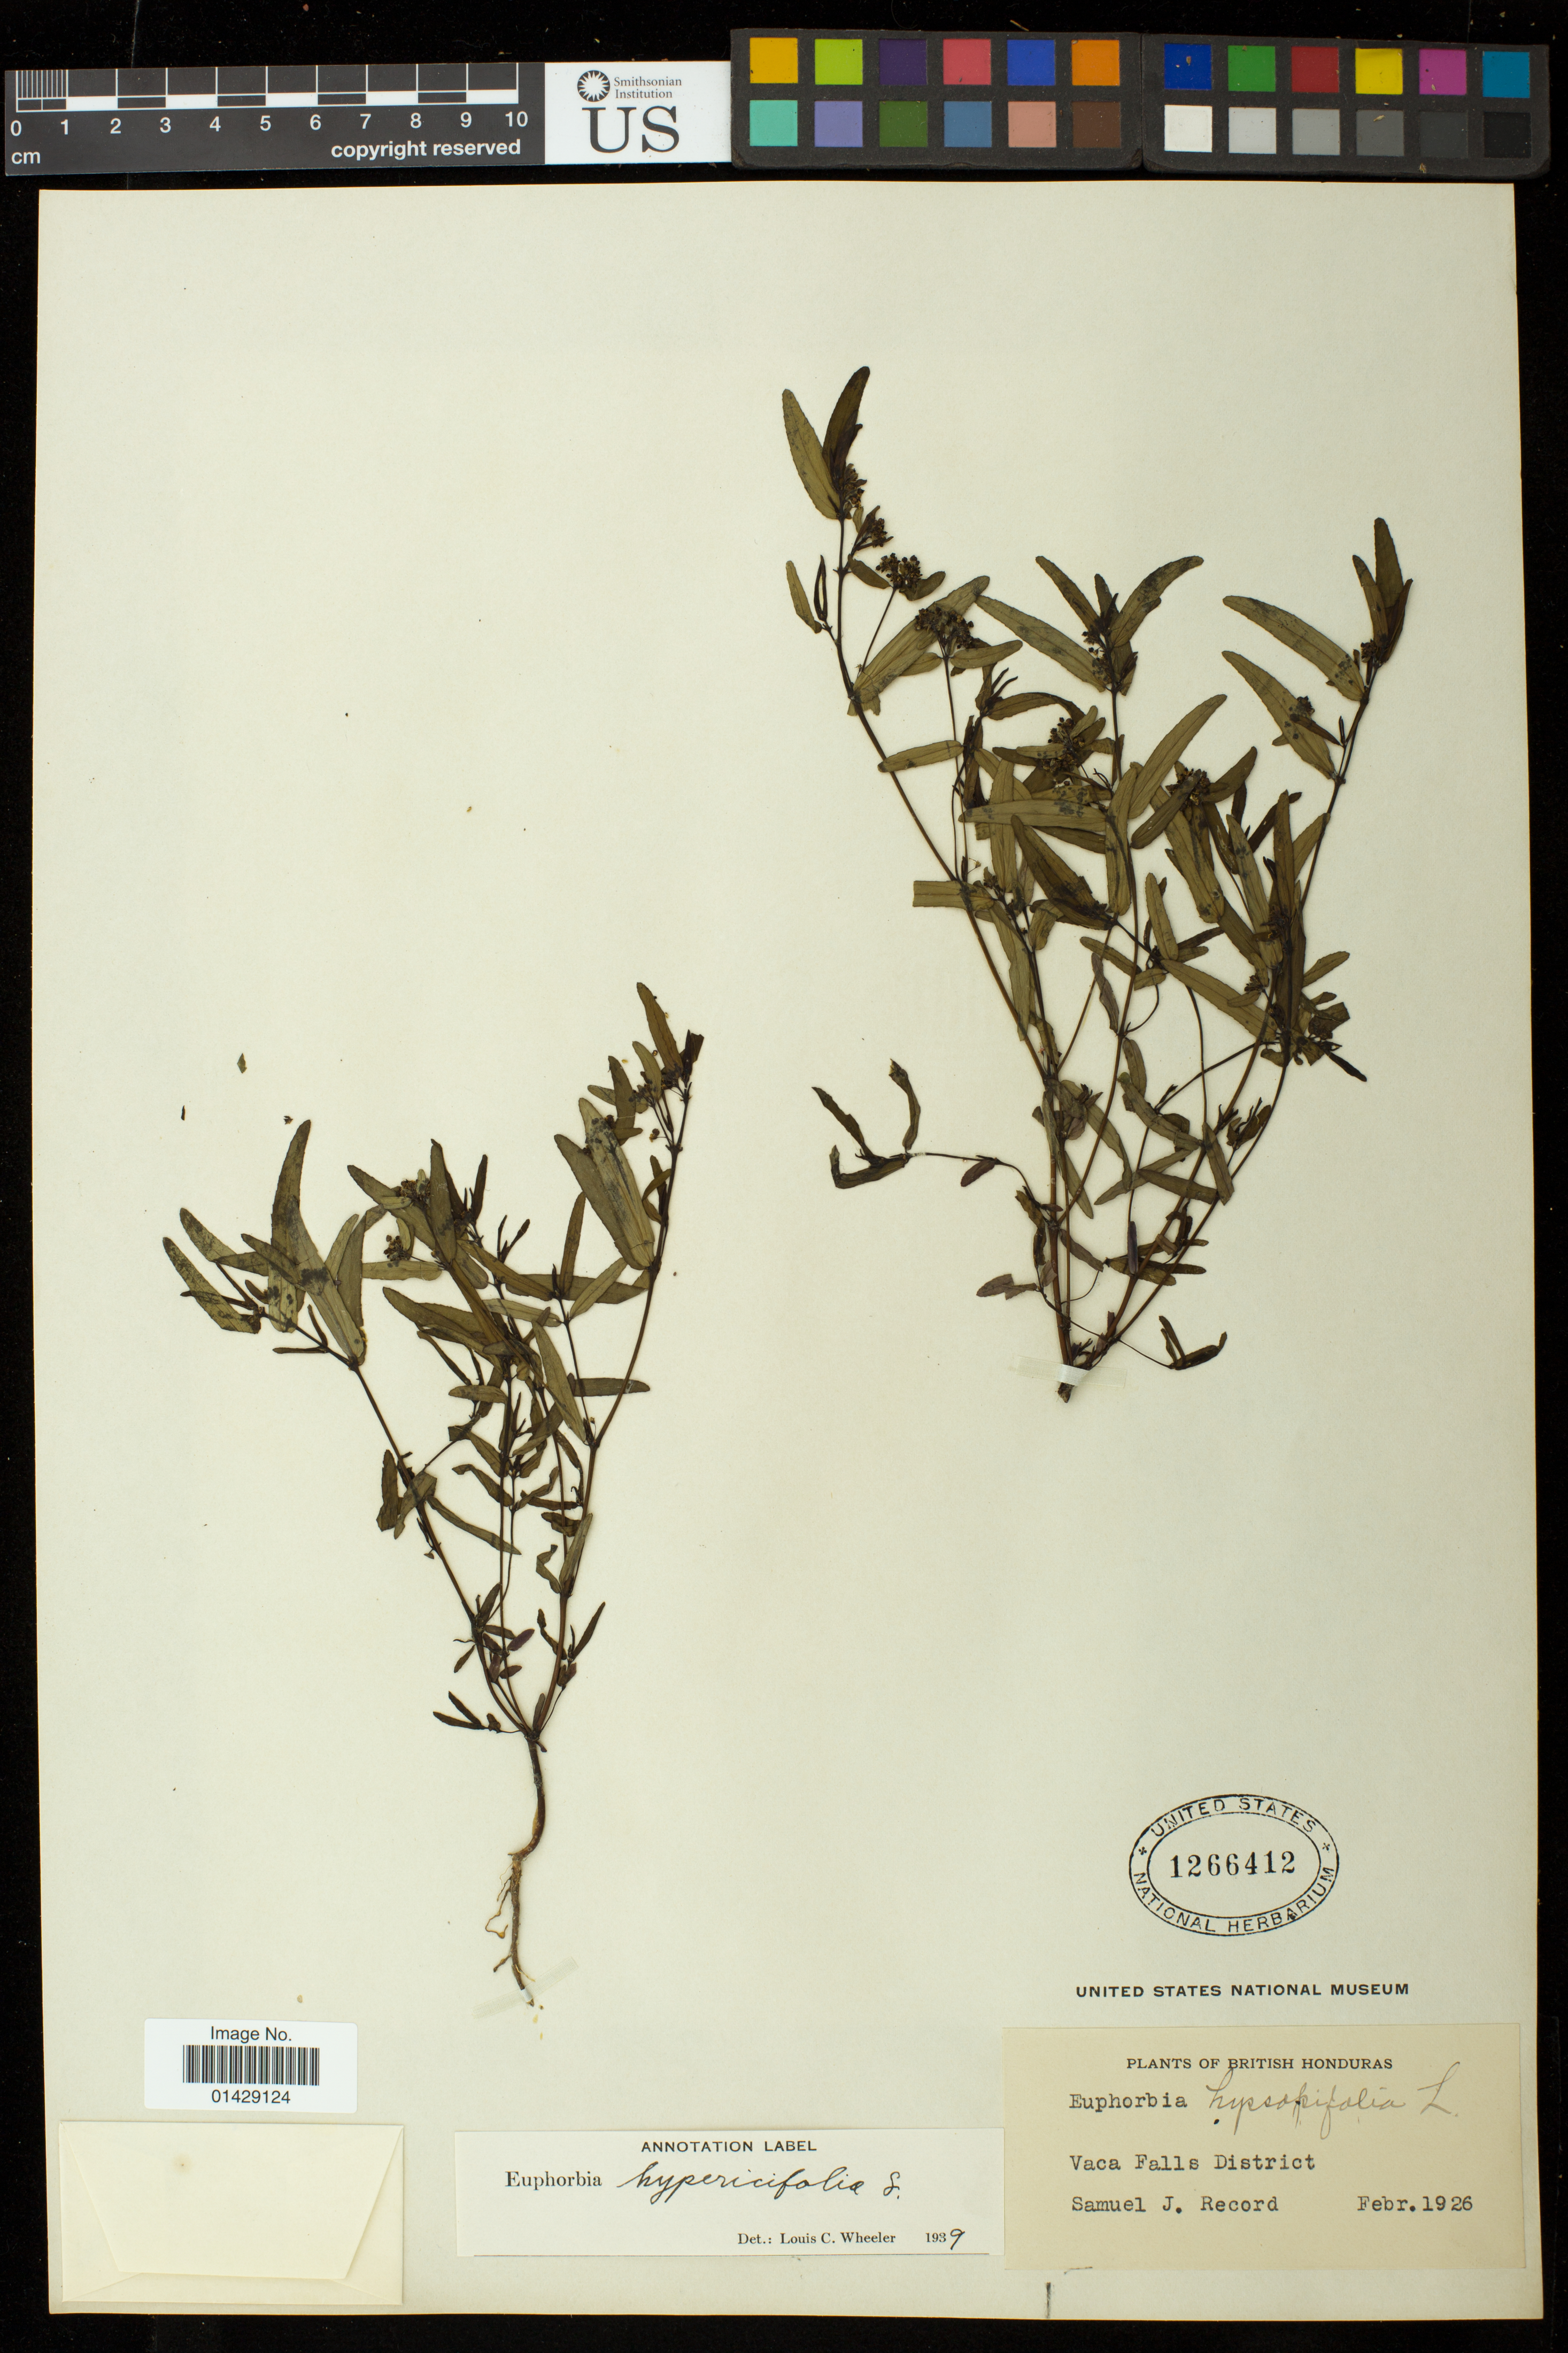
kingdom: Plantae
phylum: Tracheophyta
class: Magnoliopsida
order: Malpighiales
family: Euphorbiaceae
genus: Euphorbia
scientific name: Euphorbia hypericifolia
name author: L.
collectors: S. J. Record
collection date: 1926-02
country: Belize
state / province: Cayo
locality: Vaca Falls District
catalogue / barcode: US 1266412